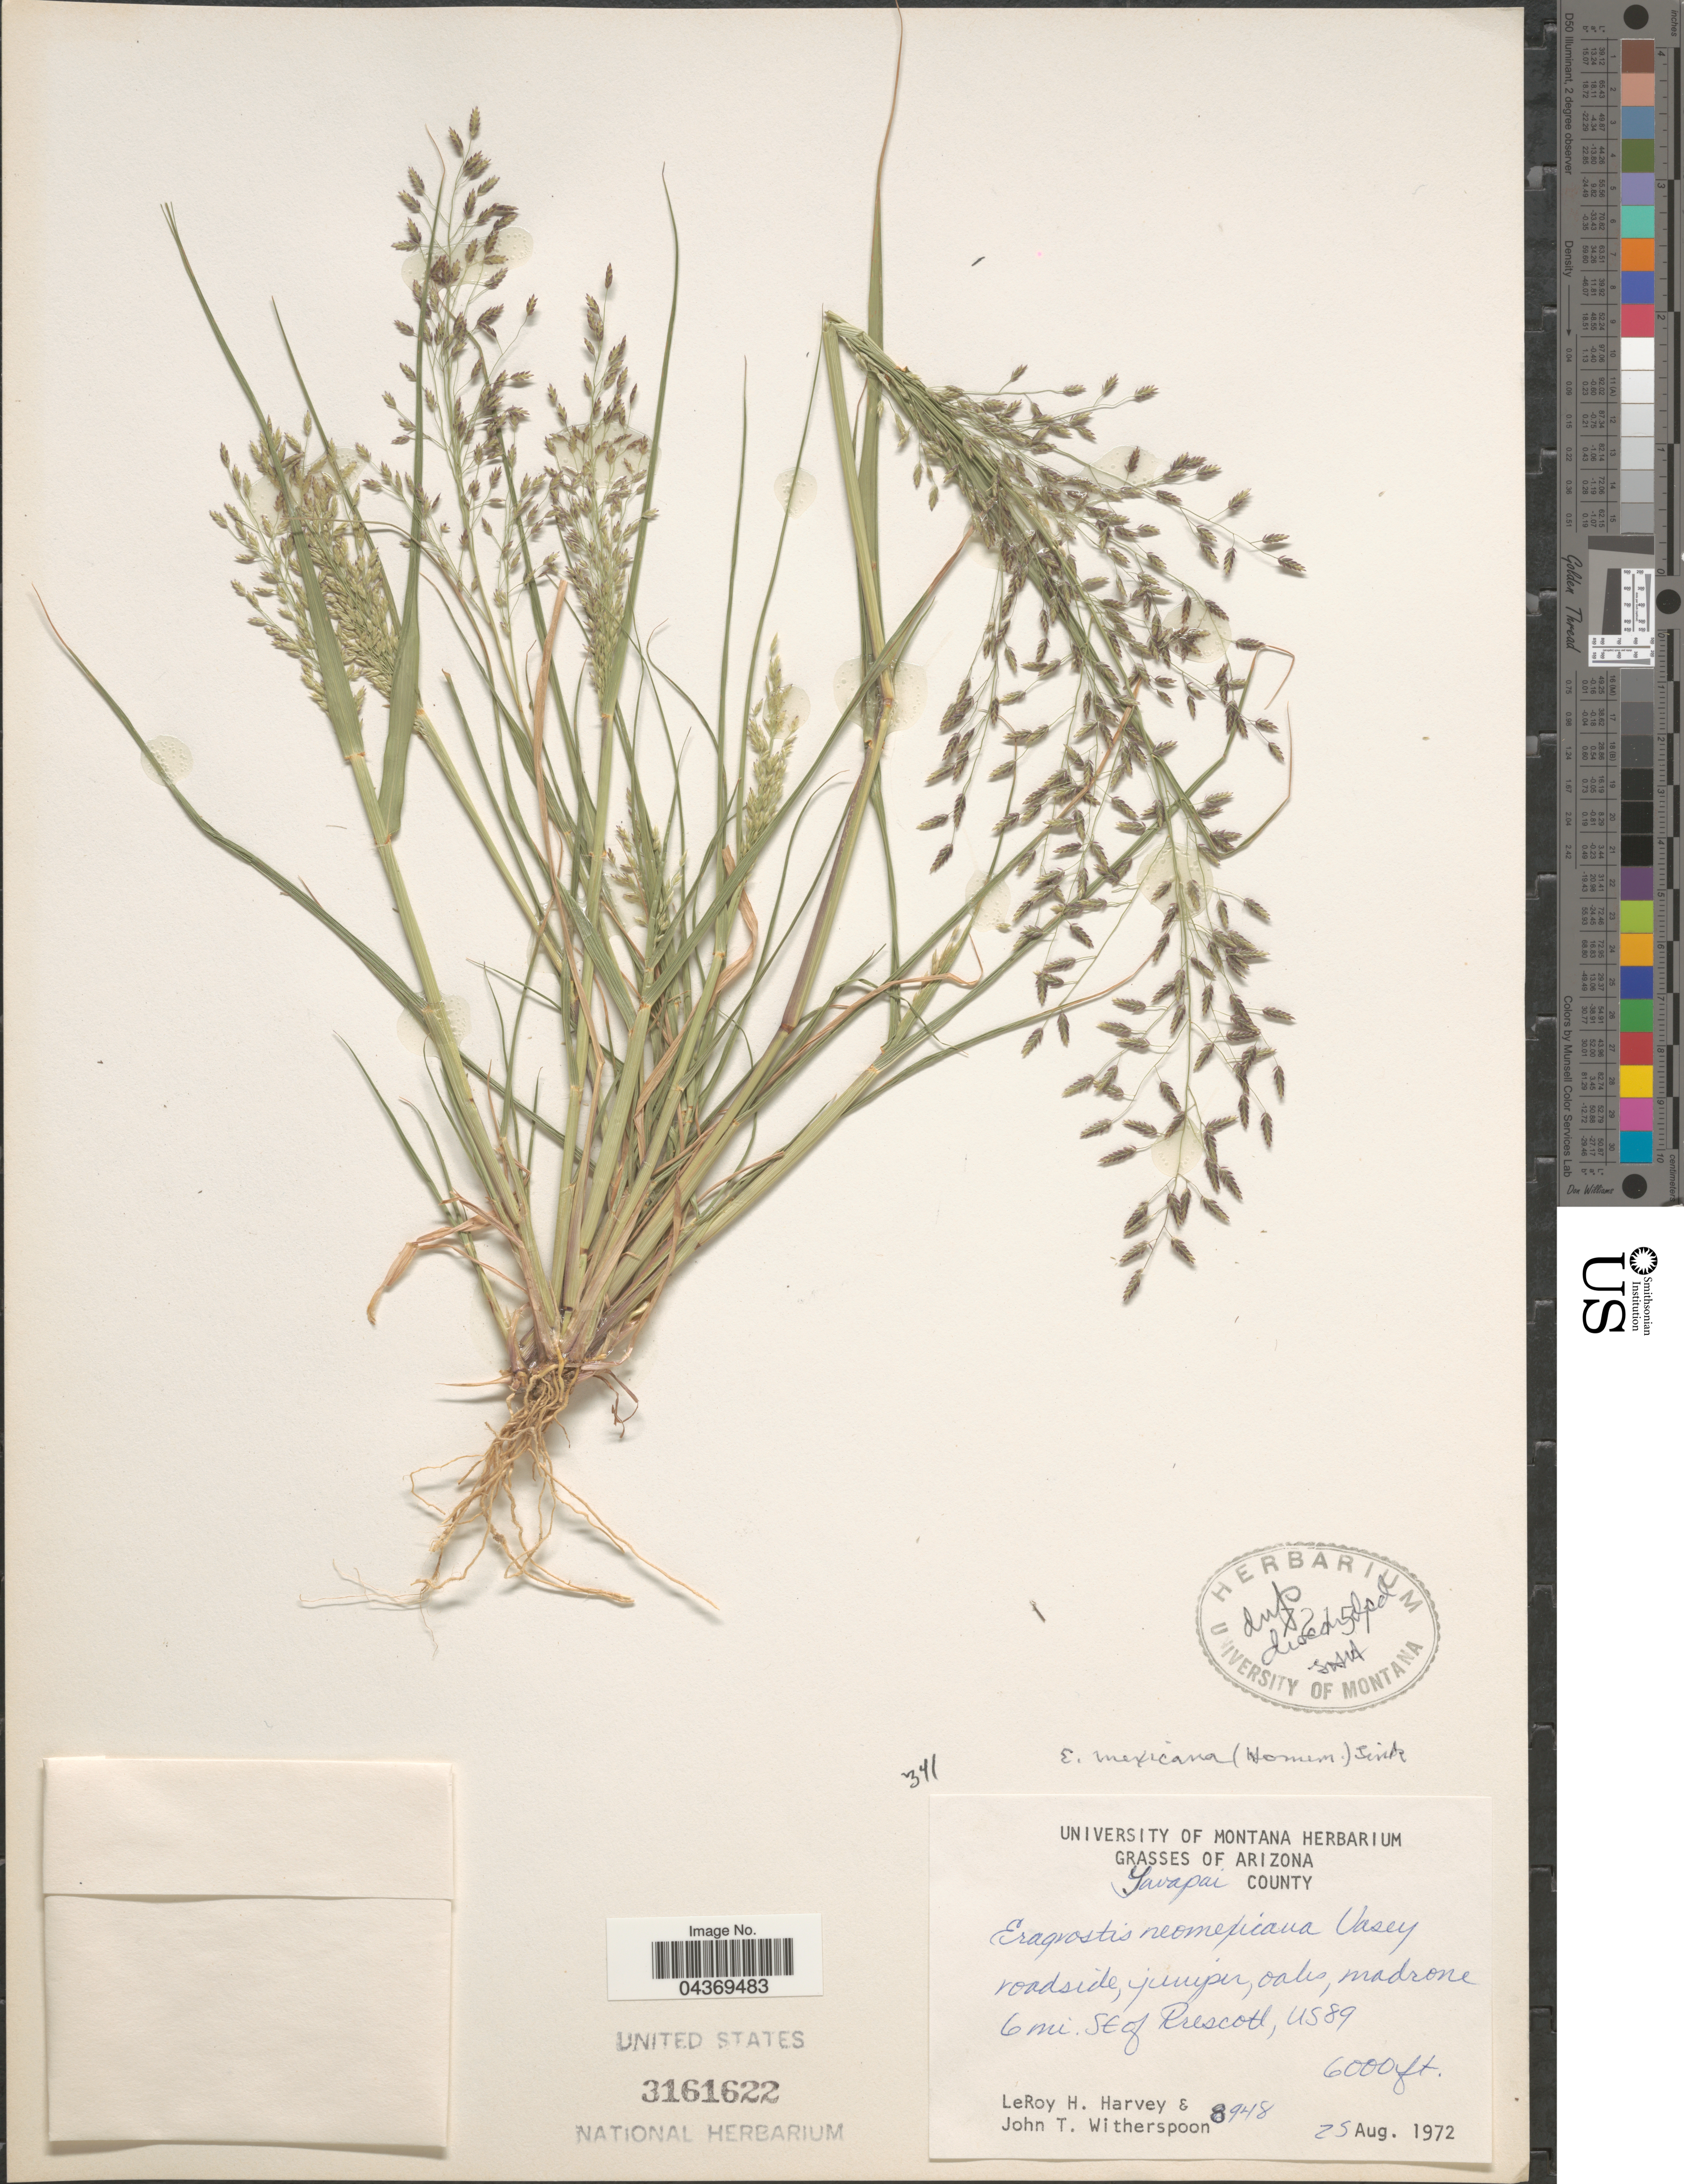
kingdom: Plantae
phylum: Tracheophyta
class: Liliopsida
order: Poales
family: Poaceae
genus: Eragrostis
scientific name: Eragrostis mexicana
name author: (Hornem.) Link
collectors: L. H. Harvey & J. Witherspoon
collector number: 8948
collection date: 1972-08-25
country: United States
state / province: Arizona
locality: Yavapai County. 6 mi. SE of Prescott, US89.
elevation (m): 1829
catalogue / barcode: US 3161622